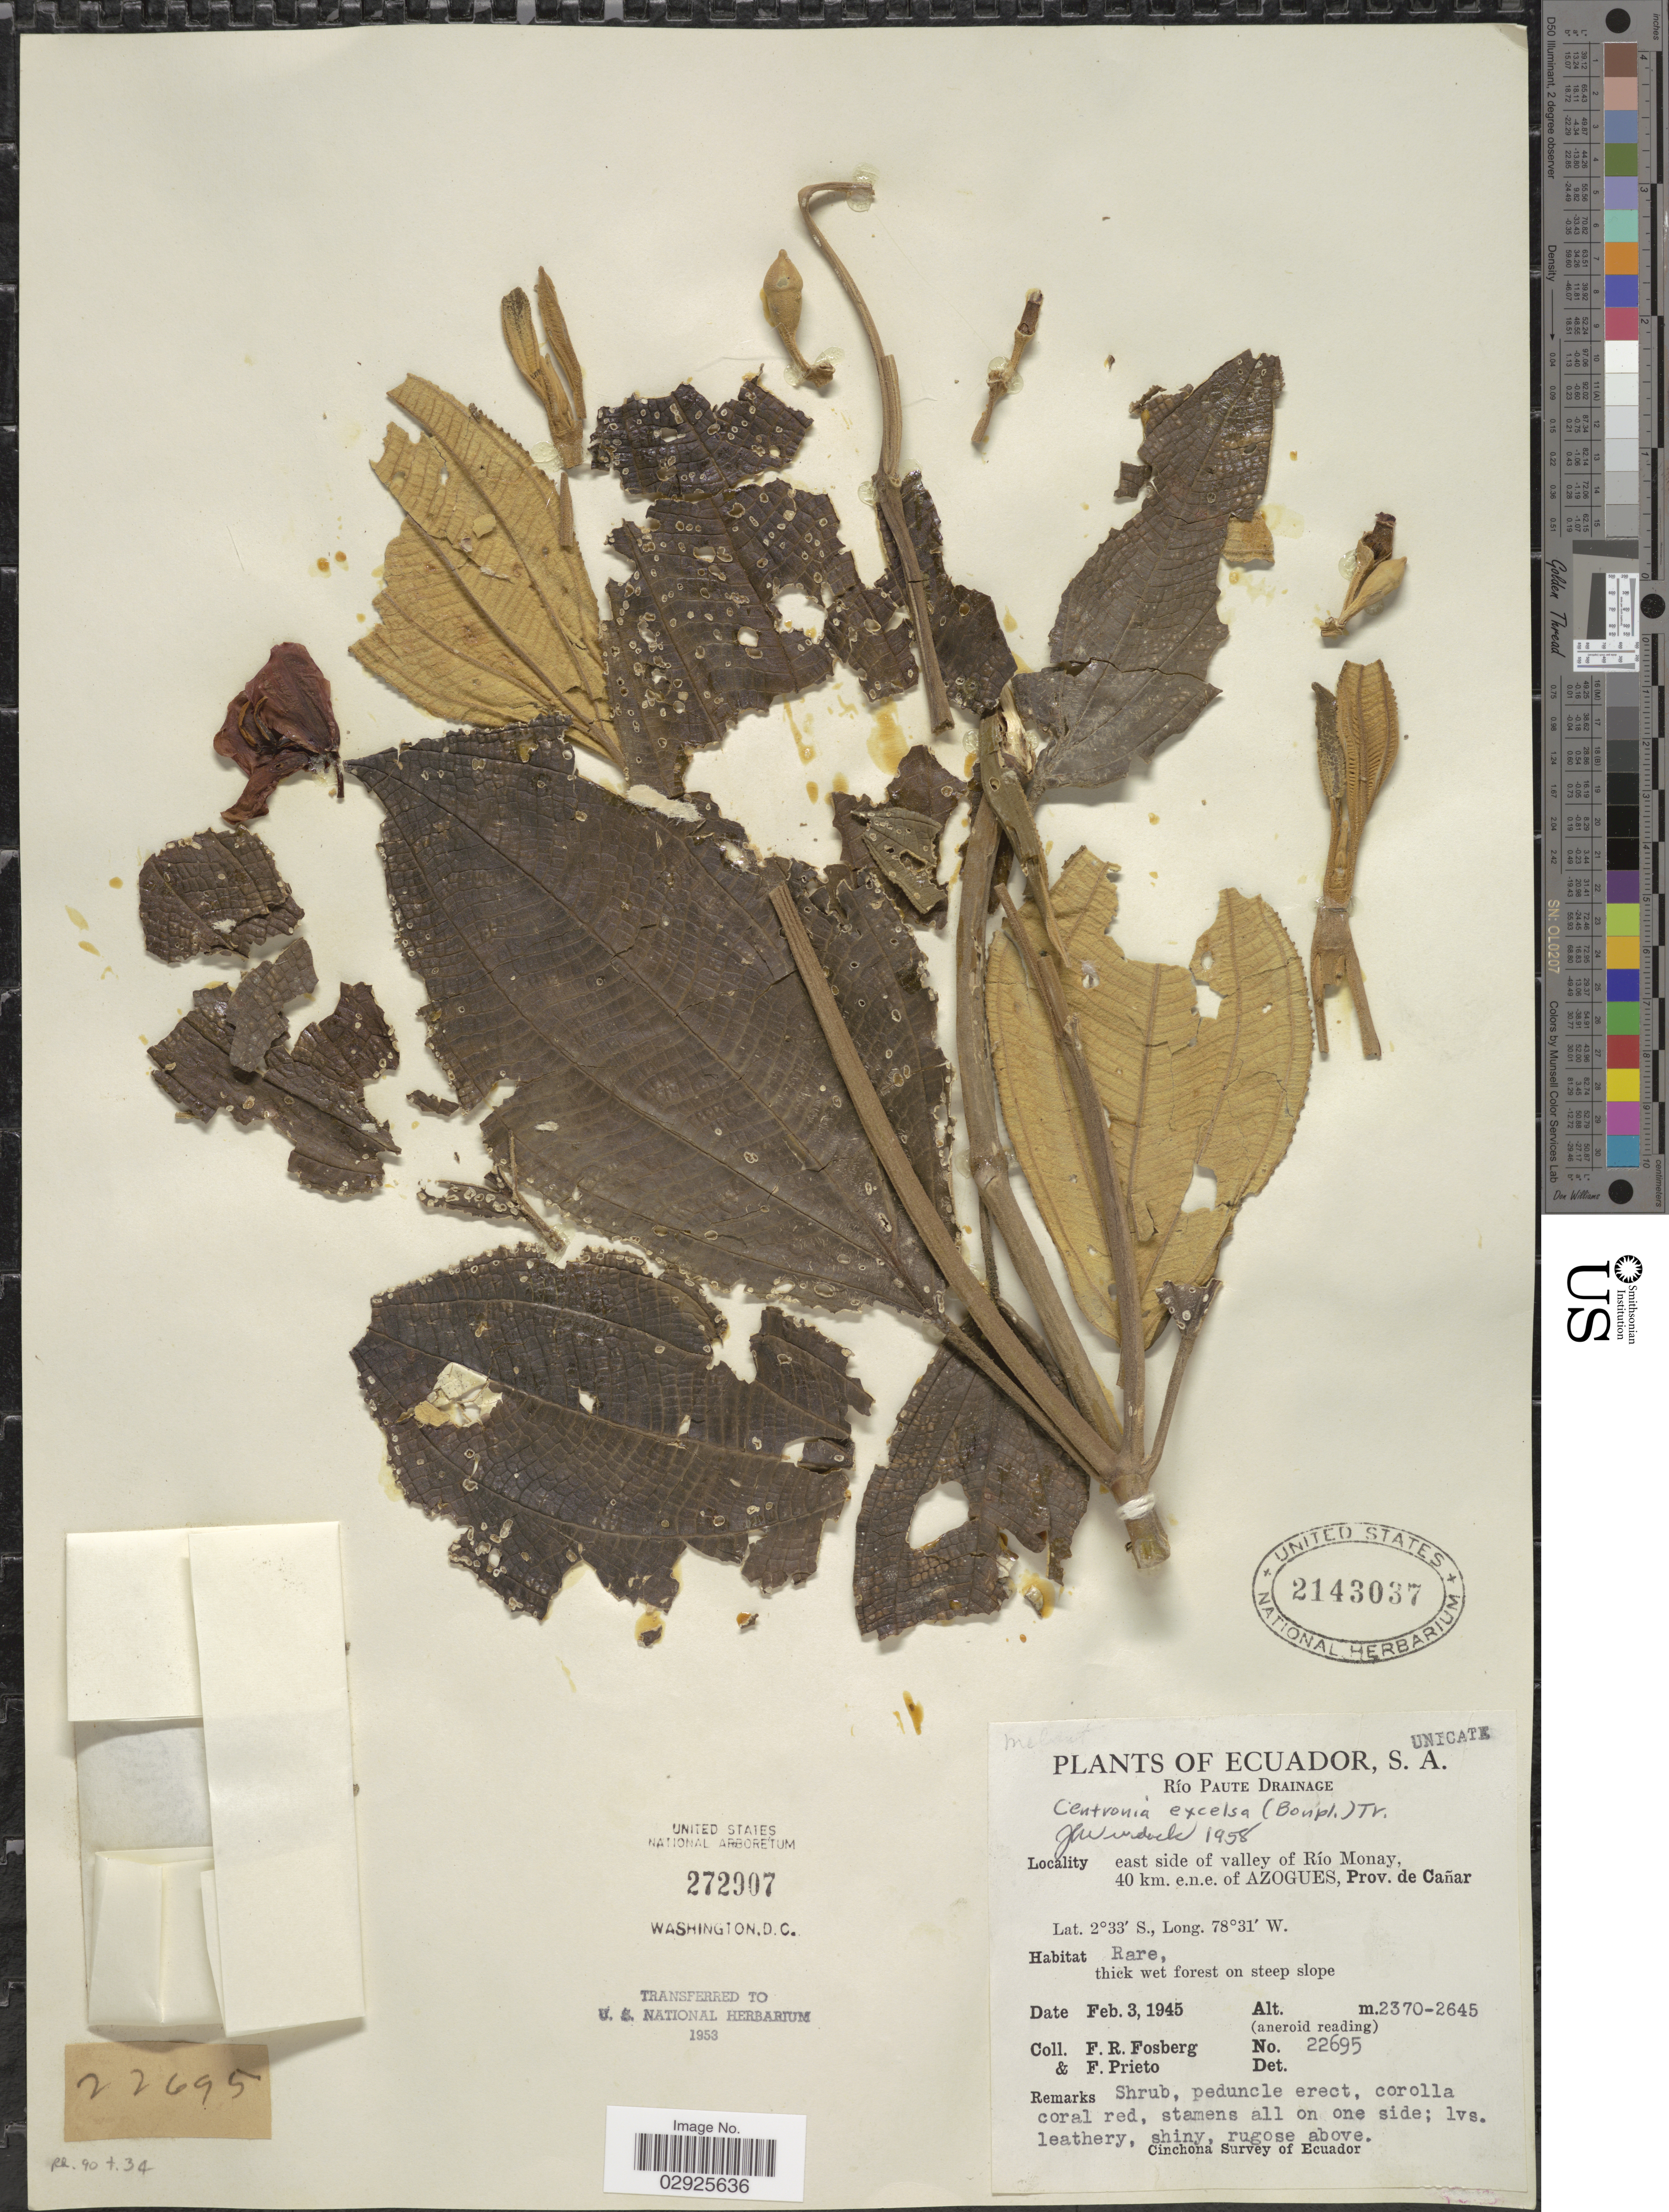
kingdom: Plantae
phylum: Tracheophyta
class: Magnoliopsida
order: Myrtales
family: Melastomataceae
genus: Meriania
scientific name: Meriania tomentosa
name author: (Cogn.) Wurdack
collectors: F. R. Fosberg & F. Prieto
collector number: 22695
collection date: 1945-02-03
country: Ecuador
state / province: Cañar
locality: Río Paute Drainage, east side of valley of Río Monay, 40 km. e.n.e. of Azogues, Prov. de Cañar.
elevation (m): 2370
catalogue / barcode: US 2143037